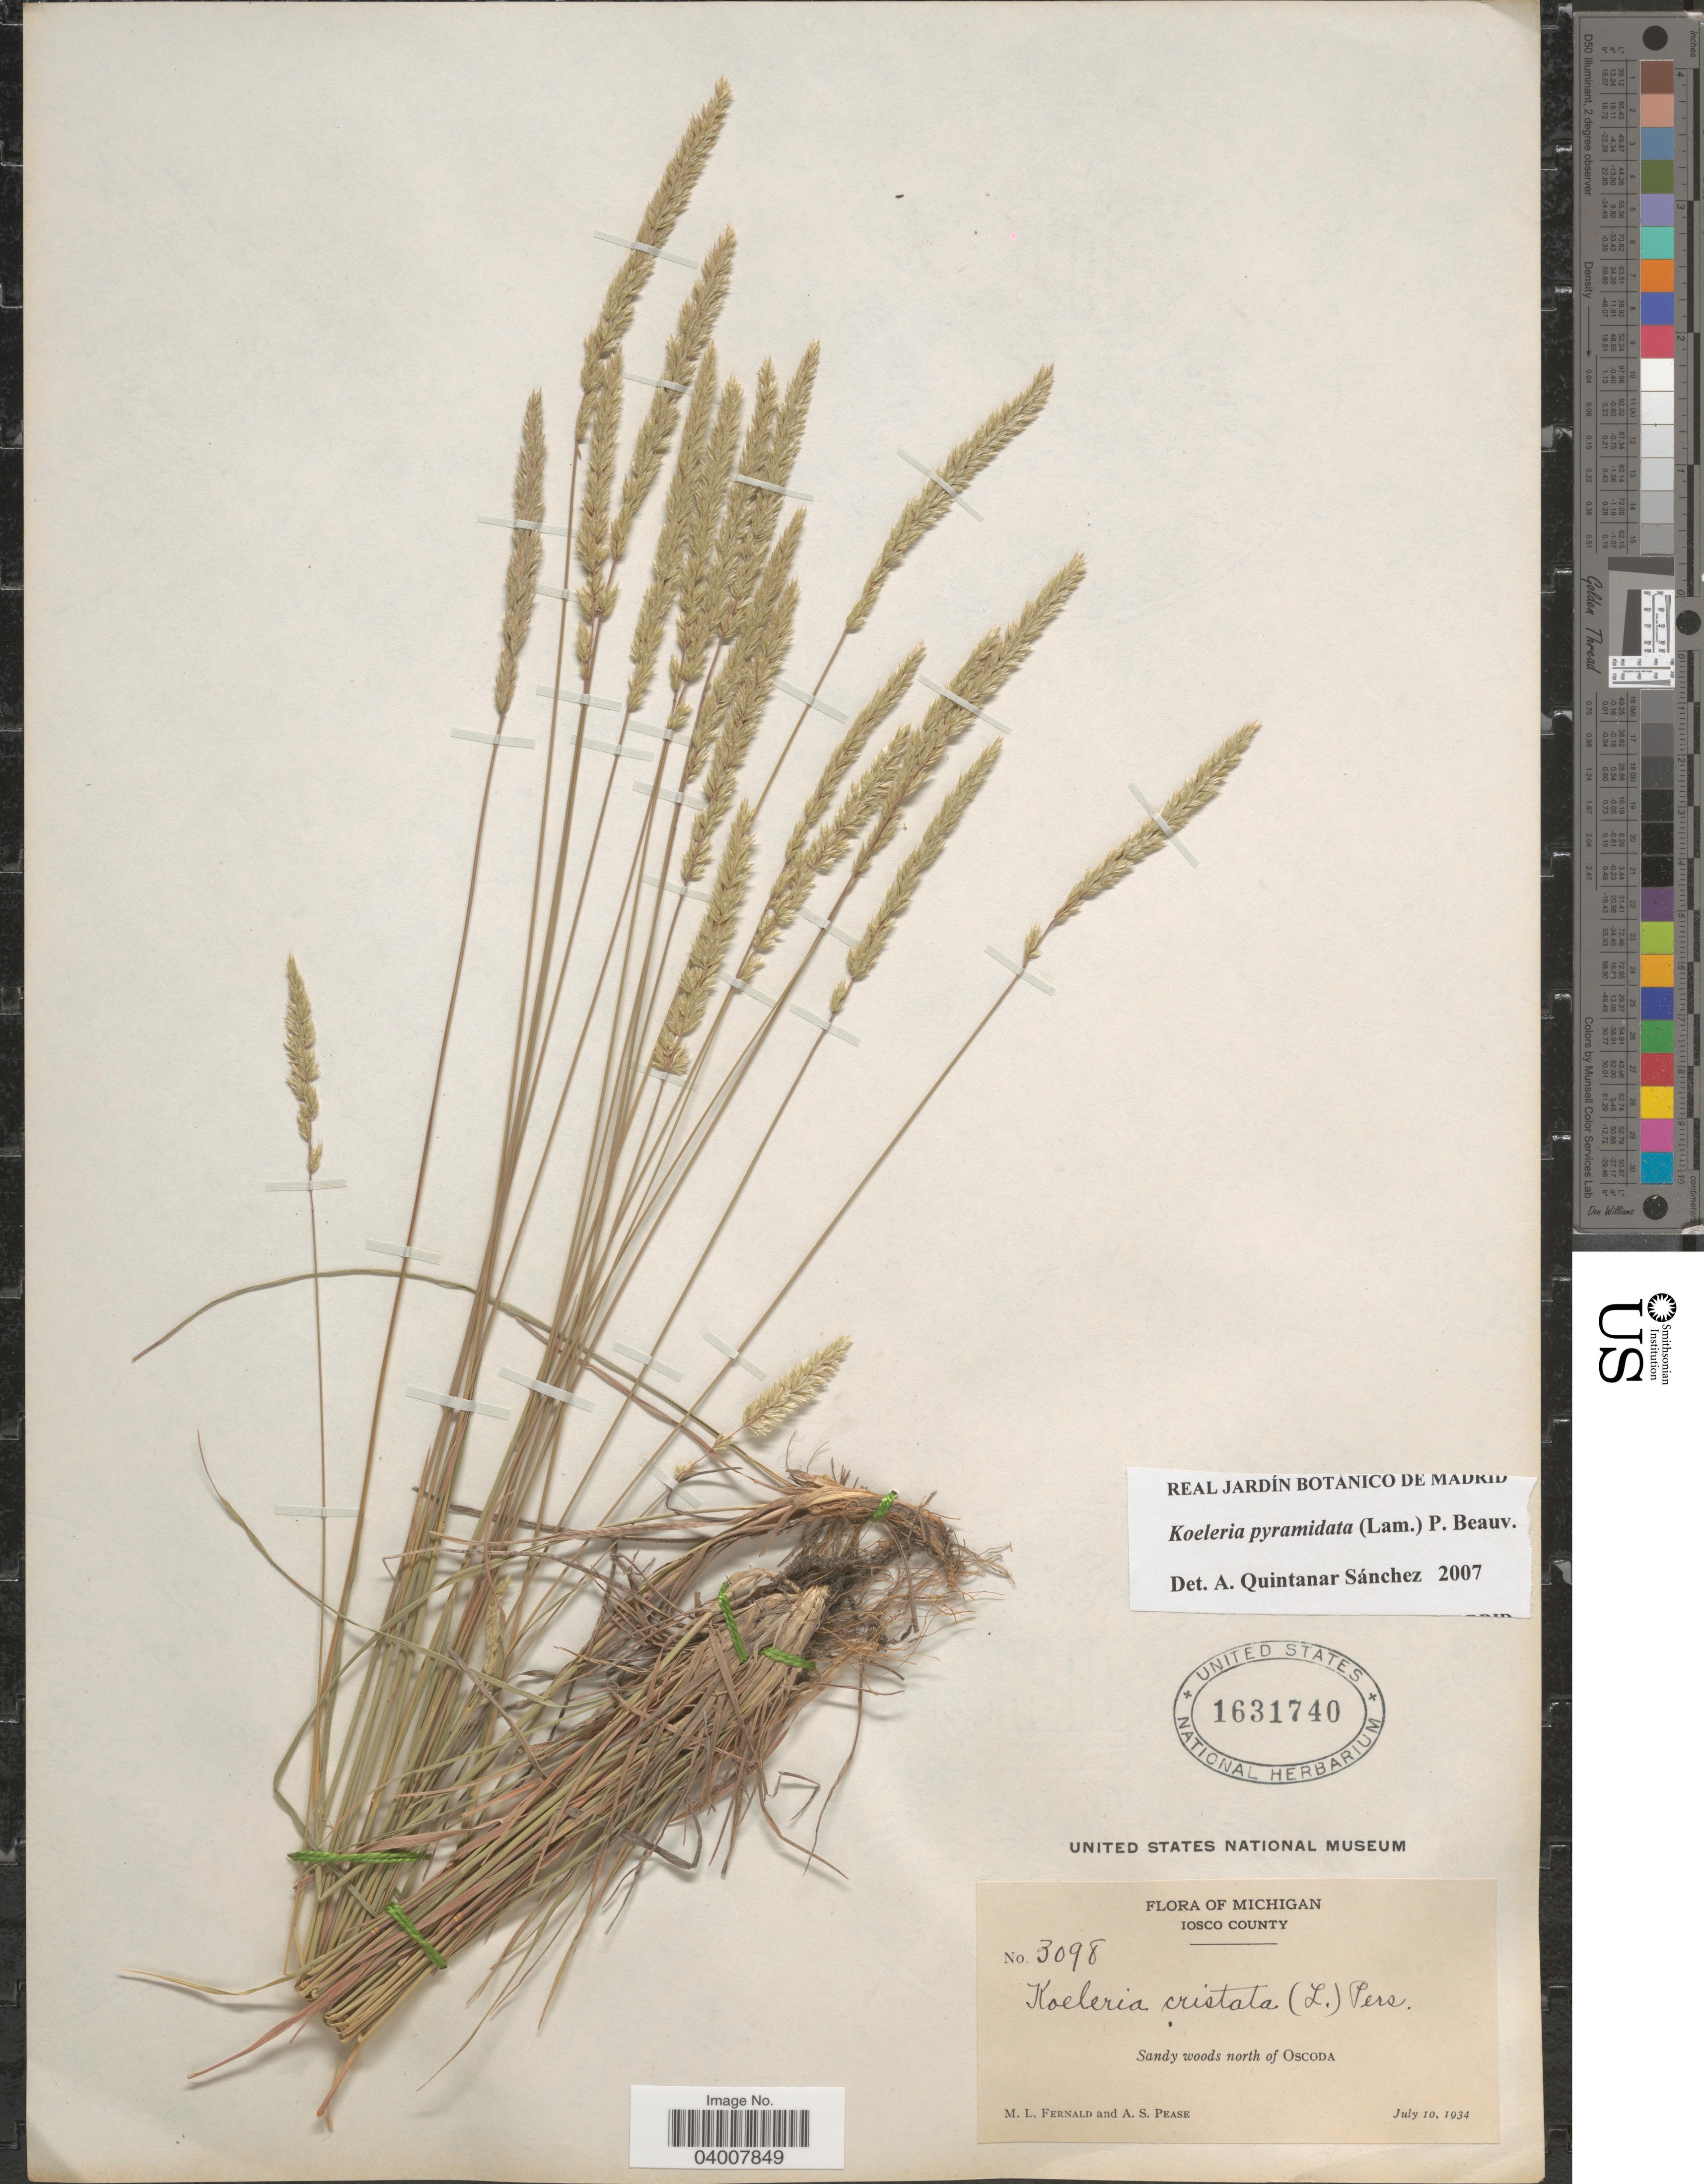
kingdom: Plantae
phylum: Tracheophyta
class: Liliopsida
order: Poales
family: Poaceae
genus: Koeleria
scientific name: Koeleria pyramidata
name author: (Lam.) P. Beauv.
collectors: M. L. Fernald & A. S. Pease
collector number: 3098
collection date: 1934-07-10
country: United States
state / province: Michigan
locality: Iosco County. Sandy woods north of Oscoda.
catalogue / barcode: US 1631740